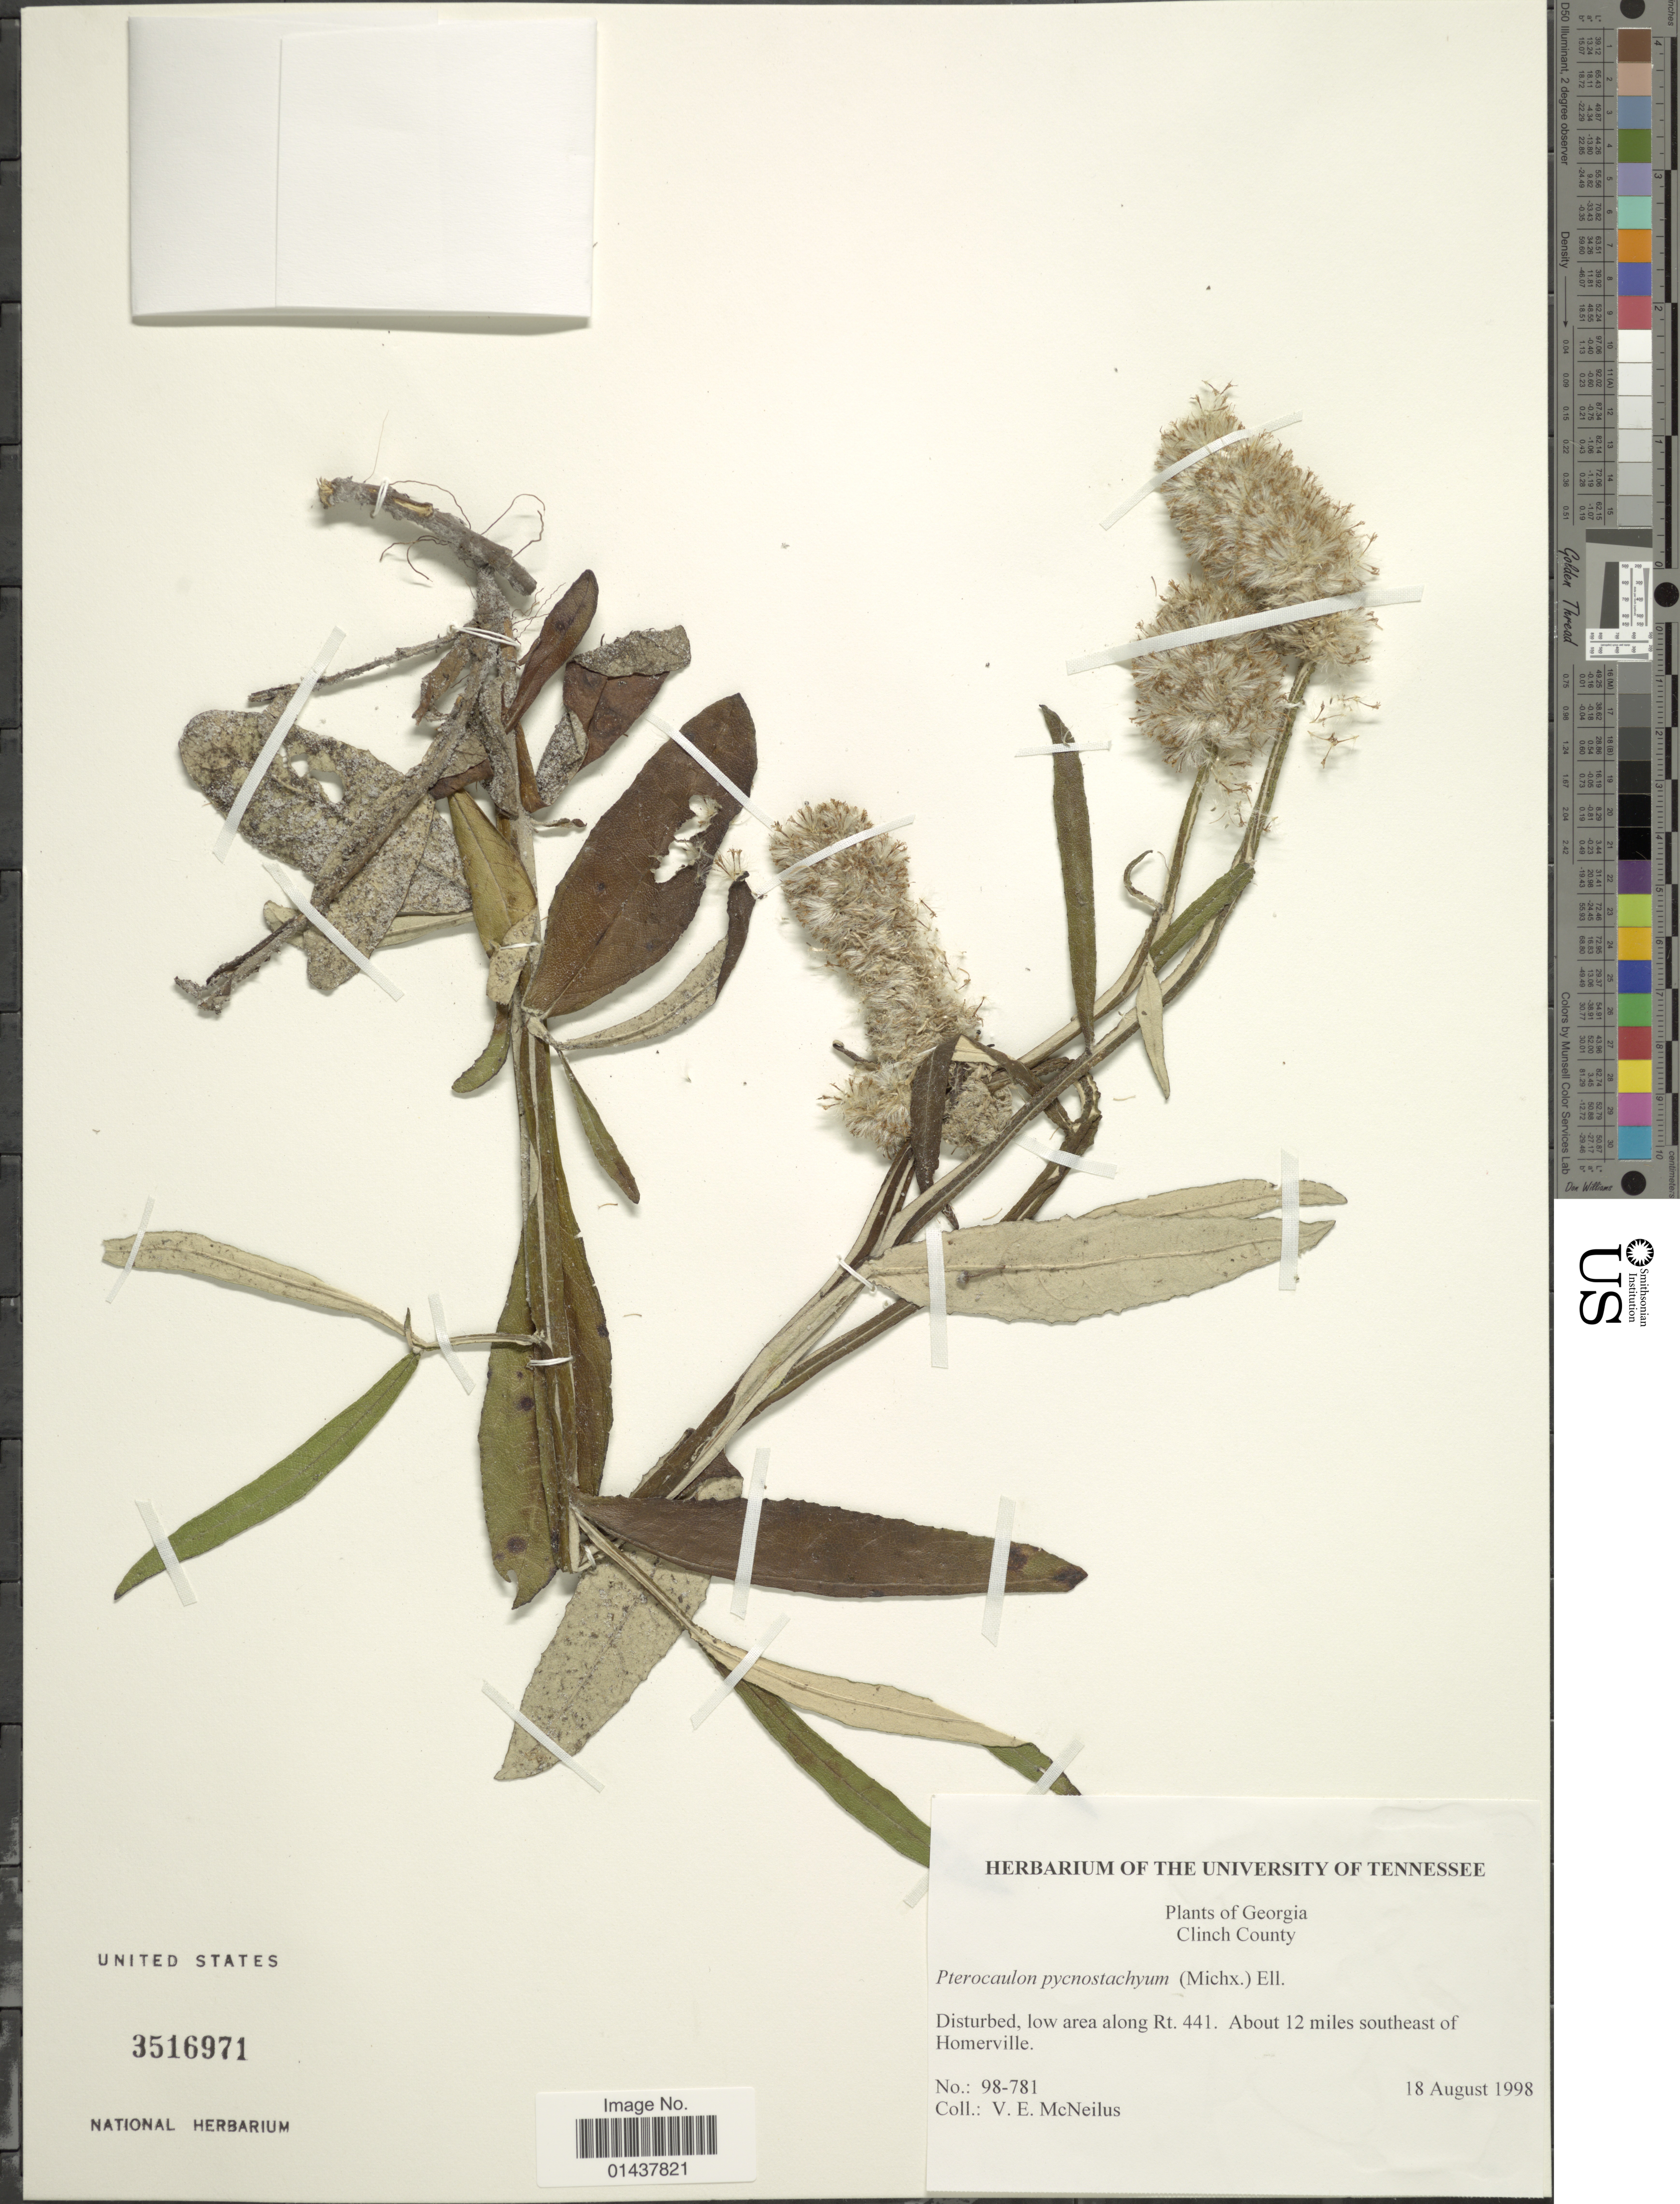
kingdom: Plantae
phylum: Tracheophyta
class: Magnoliopsida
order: Asterales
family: Asteraceae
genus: Pterocaulon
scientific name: Pterocaulon pycnostachyum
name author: (Michx.) Elliott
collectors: V. Mcneilus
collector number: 98-781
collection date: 1998-08-18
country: United States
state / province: Georgia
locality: Clinch County, along Rt. 441, about 12 miles southeast of Homerville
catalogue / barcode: US 3516971